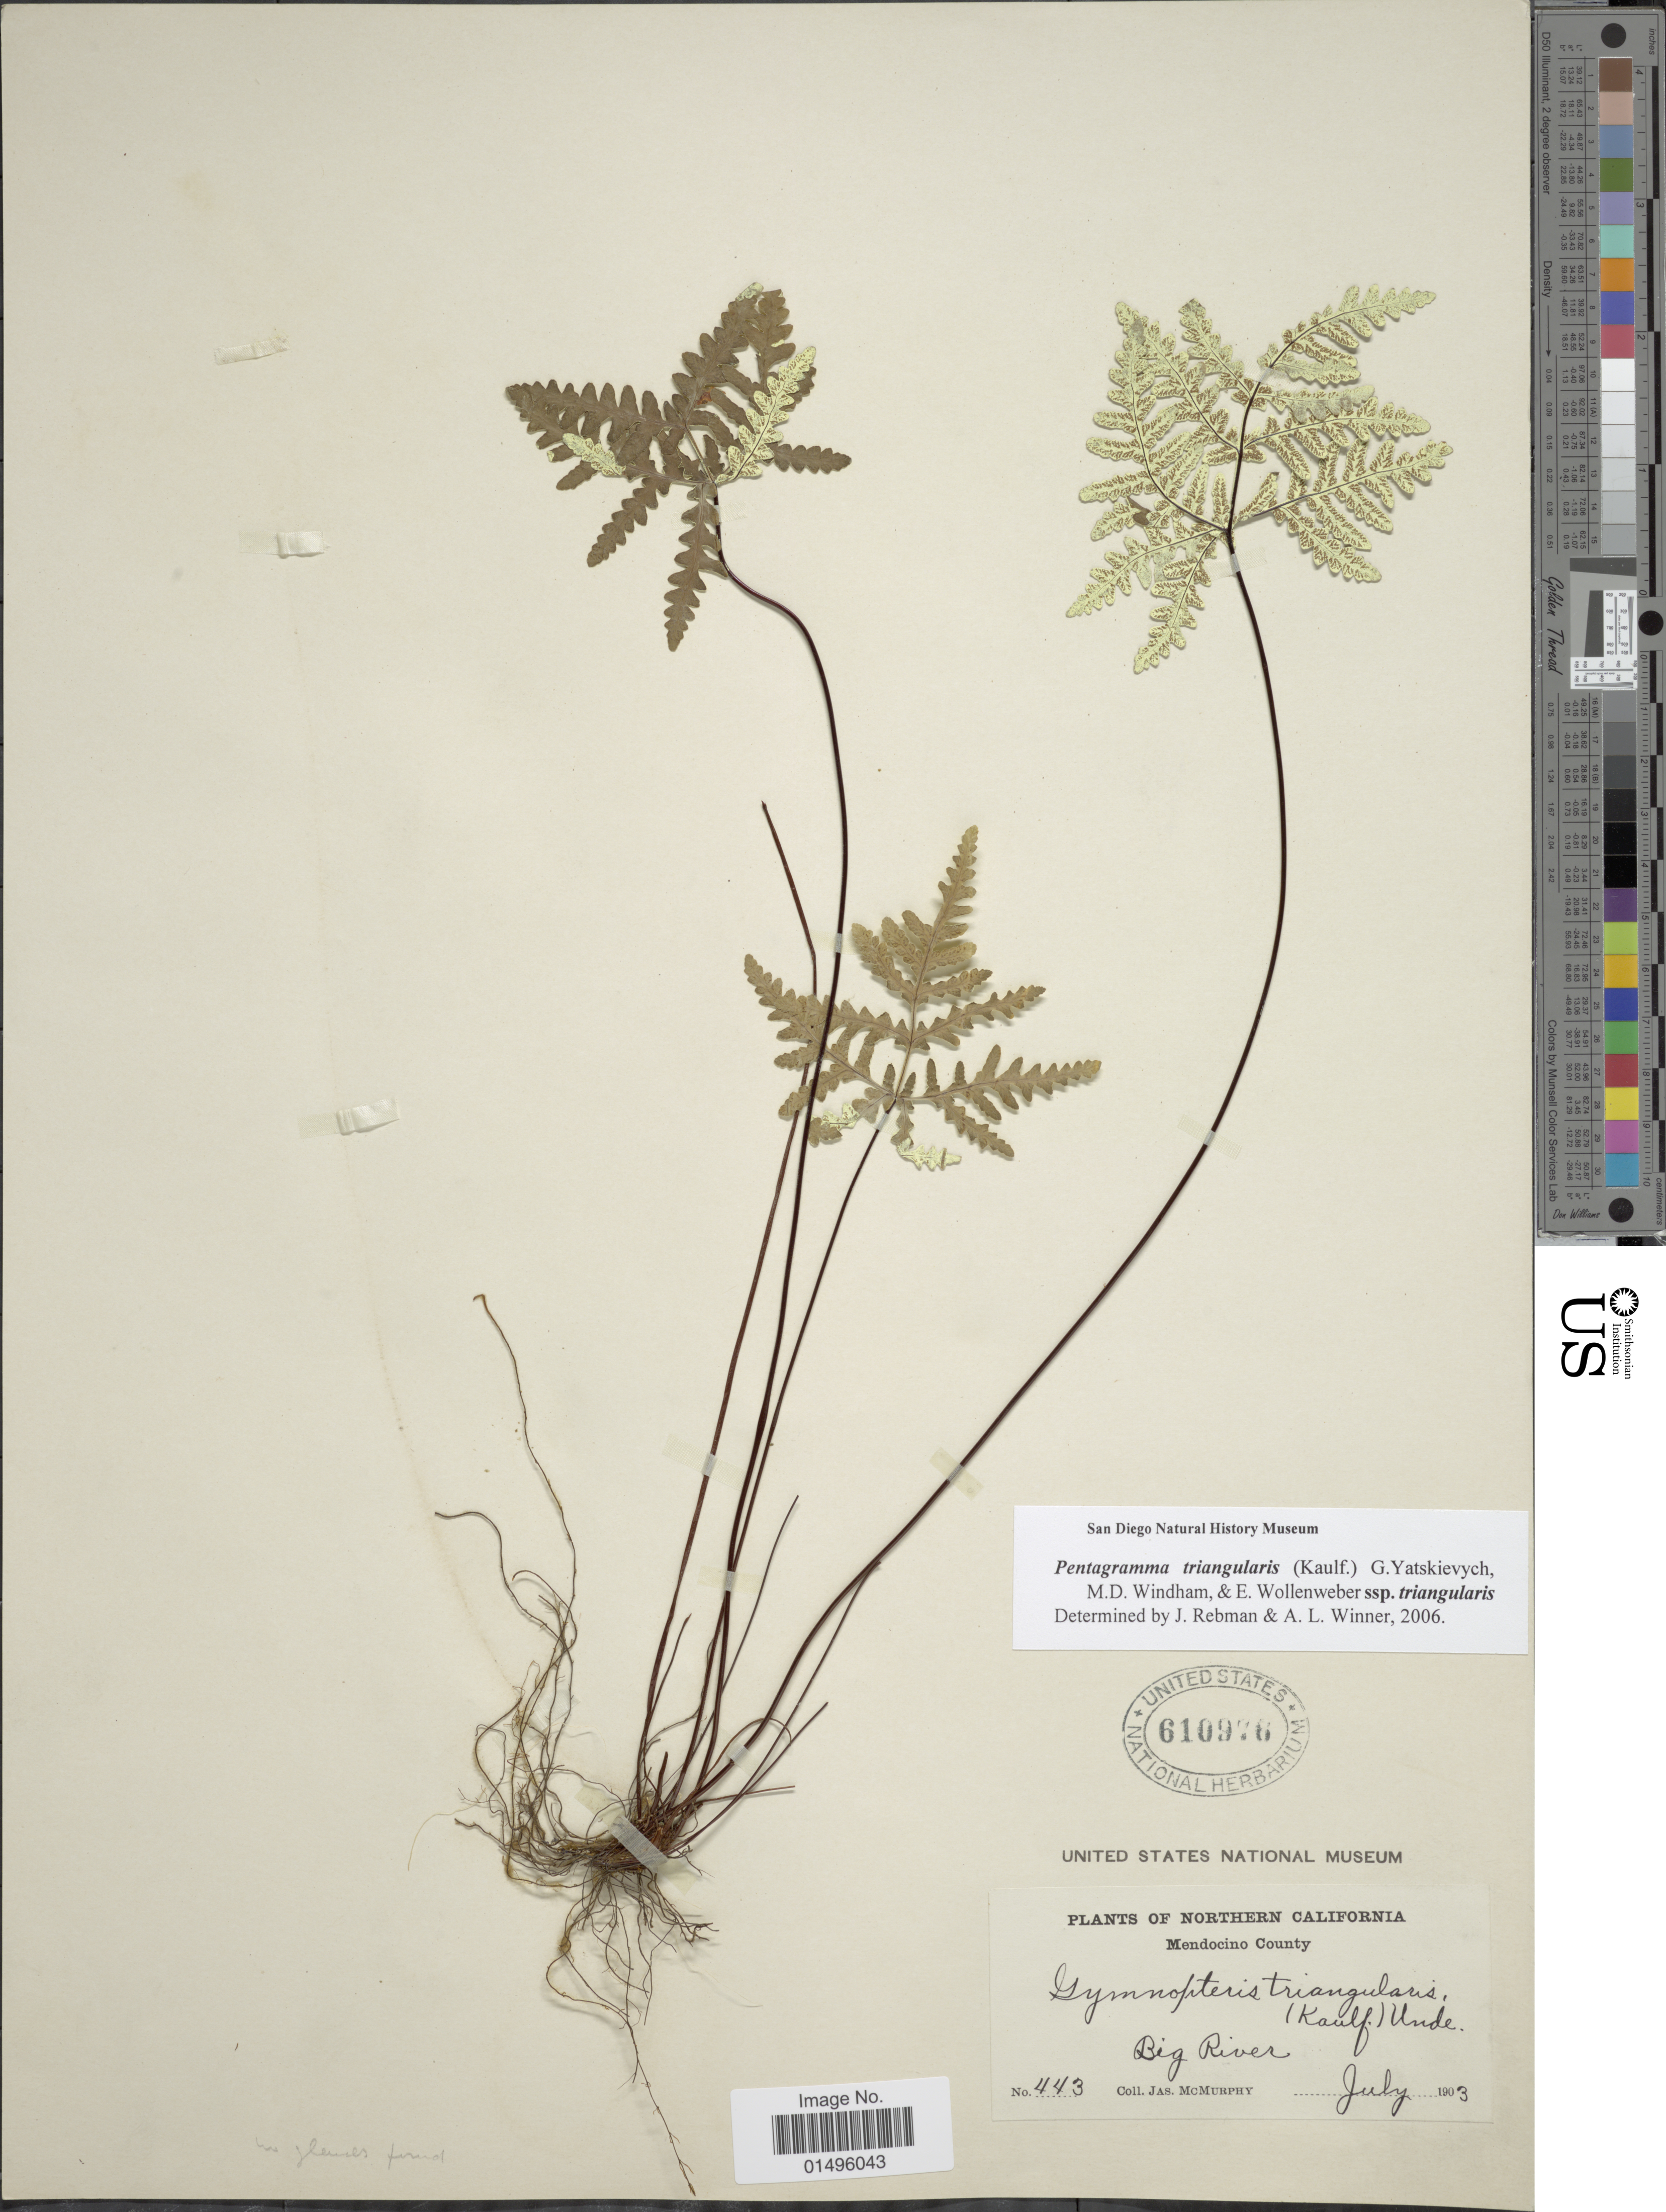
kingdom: Plantae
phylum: Tracheophyta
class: Polypodiopsida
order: Polypodiales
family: Pteridaceae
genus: Pentagramma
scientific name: Pentagramma triangularis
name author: (Kaulf.) Yatsk. et al.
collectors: J. McMurphy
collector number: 443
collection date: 1903-07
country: United States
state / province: California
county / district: Mendocino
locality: Northern California, Mendocino County, Big River.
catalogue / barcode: US 610976